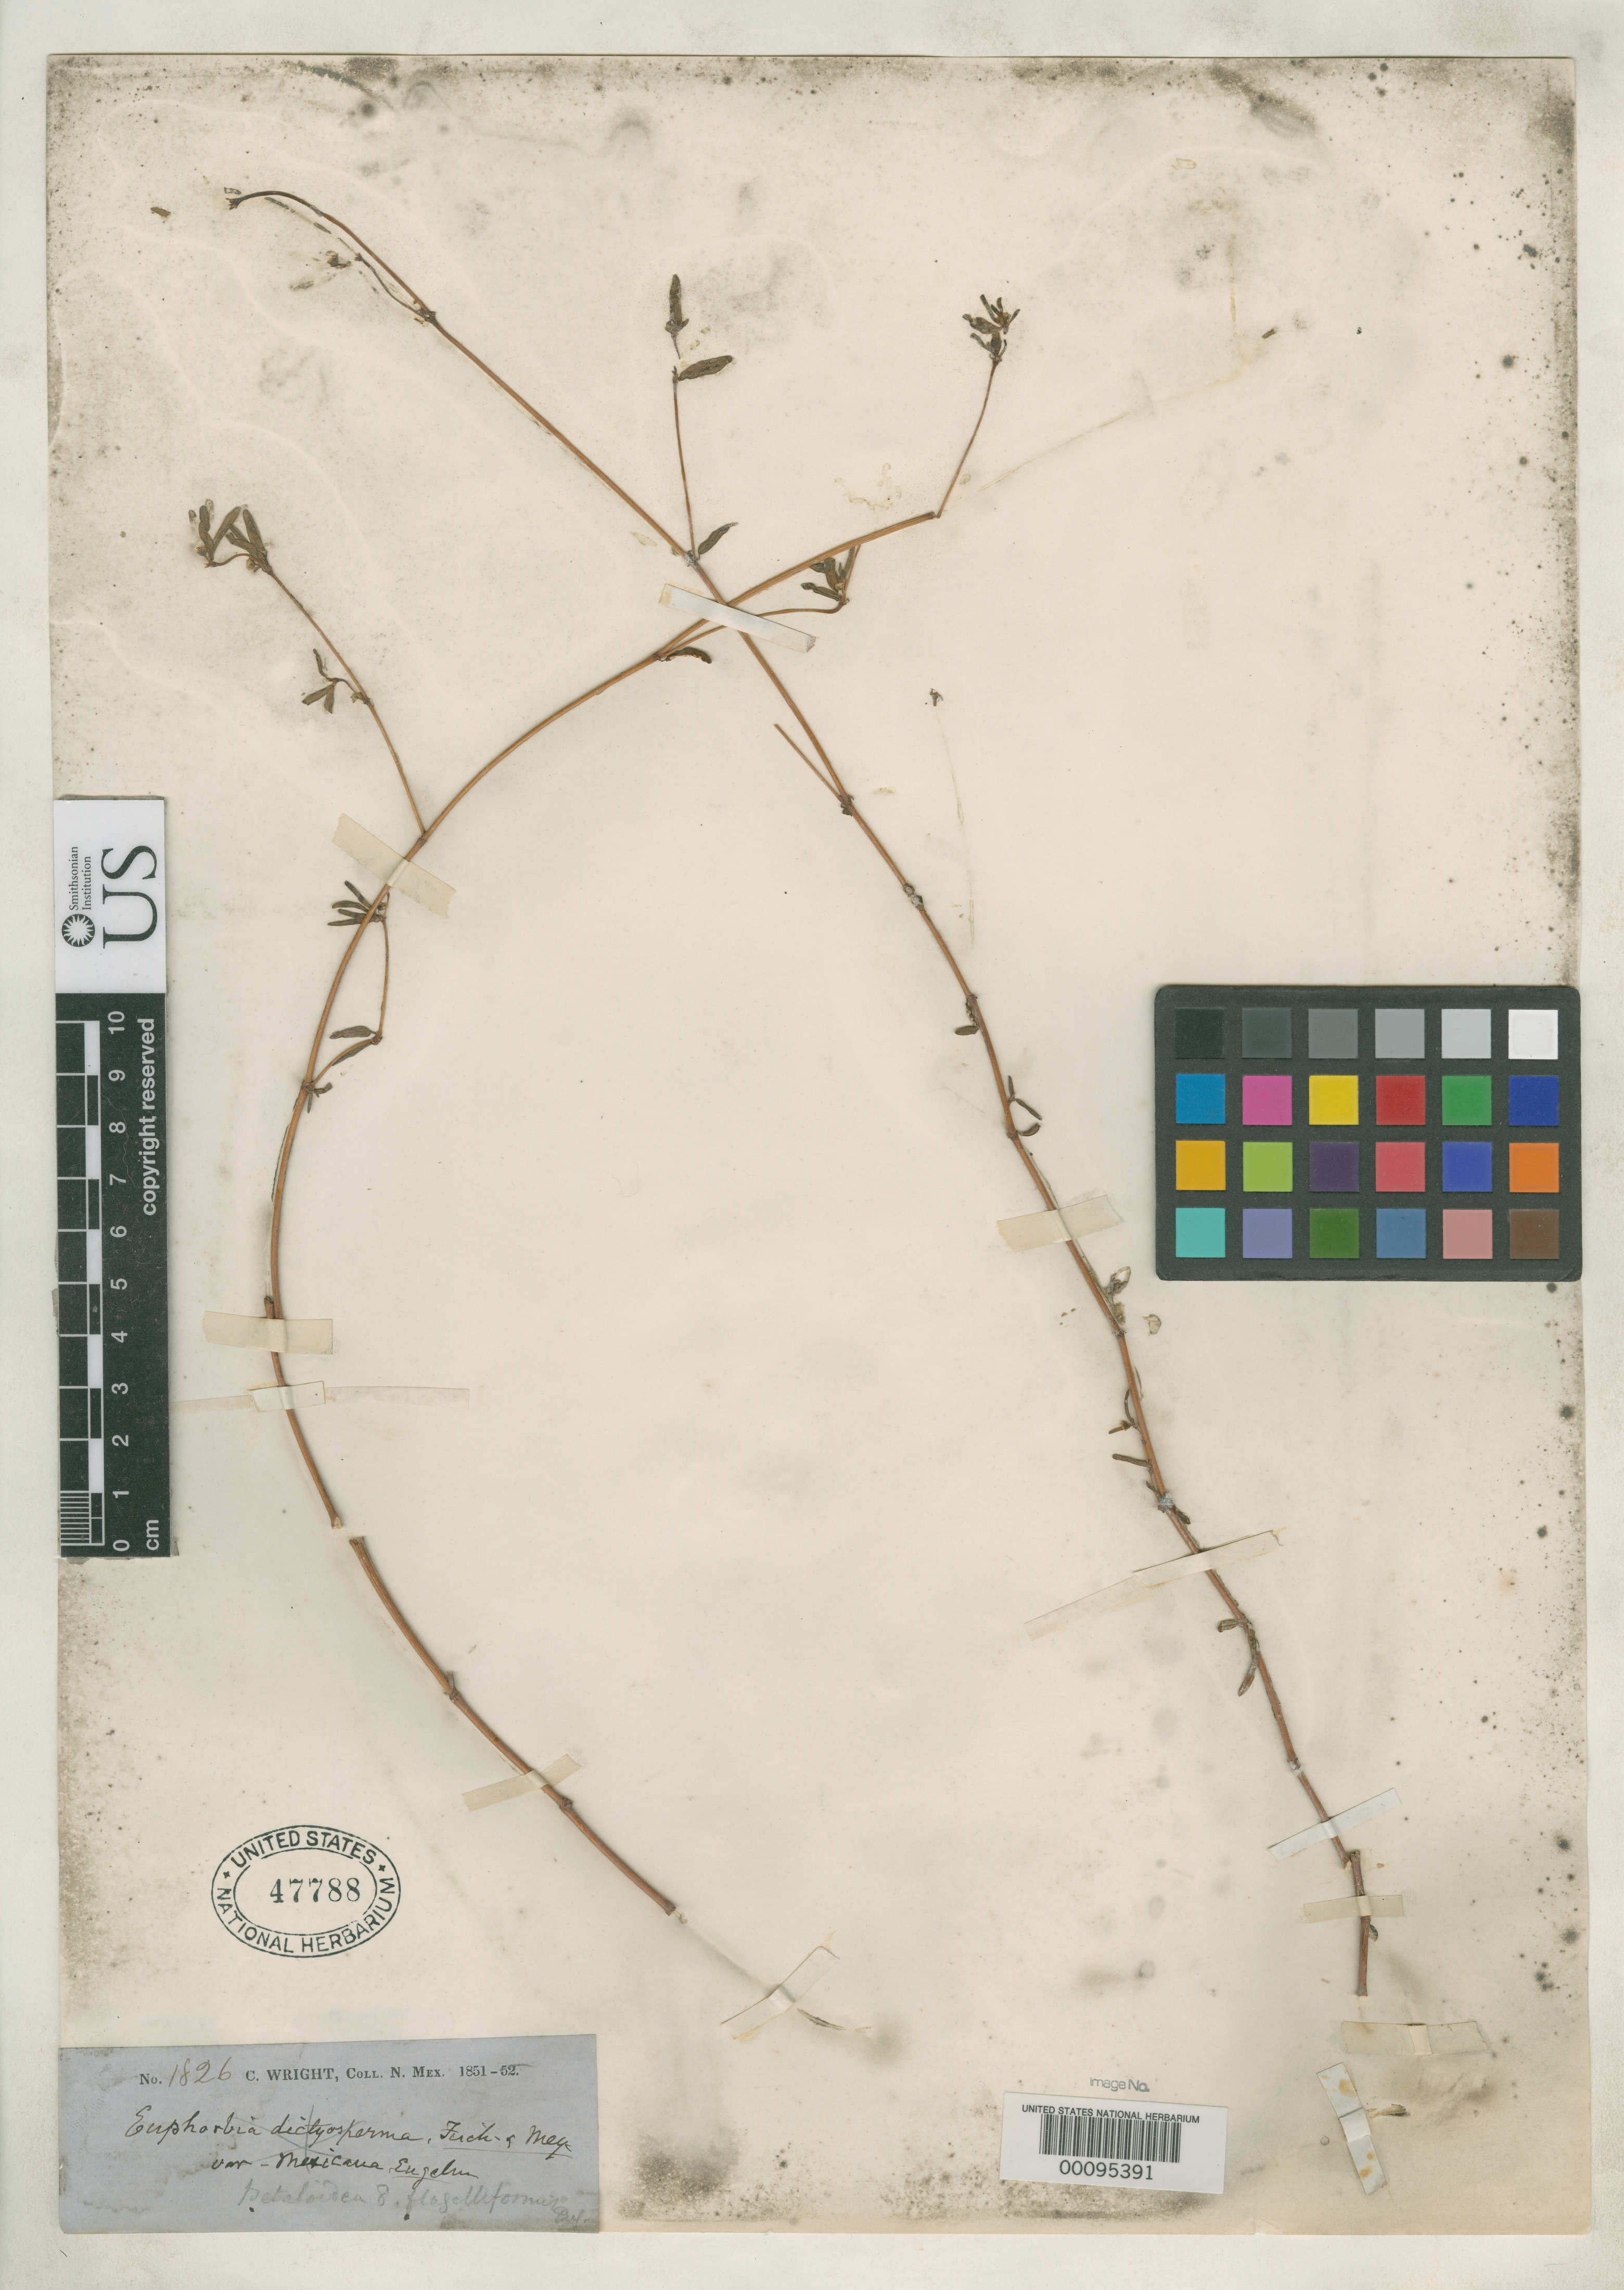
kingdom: Plantae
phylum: Tracheophyta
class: Magnoliopsida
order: Malpighiales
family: Euphorbiaceae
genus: Euphorbia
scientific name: Euphorbia petaloidea var. flagelliformis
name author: Engelm. in Emory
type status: Isotype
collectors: C. Wright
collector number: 1826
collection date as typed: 1851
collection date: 1851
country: United States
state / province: New Mexico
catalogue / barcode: US 47788